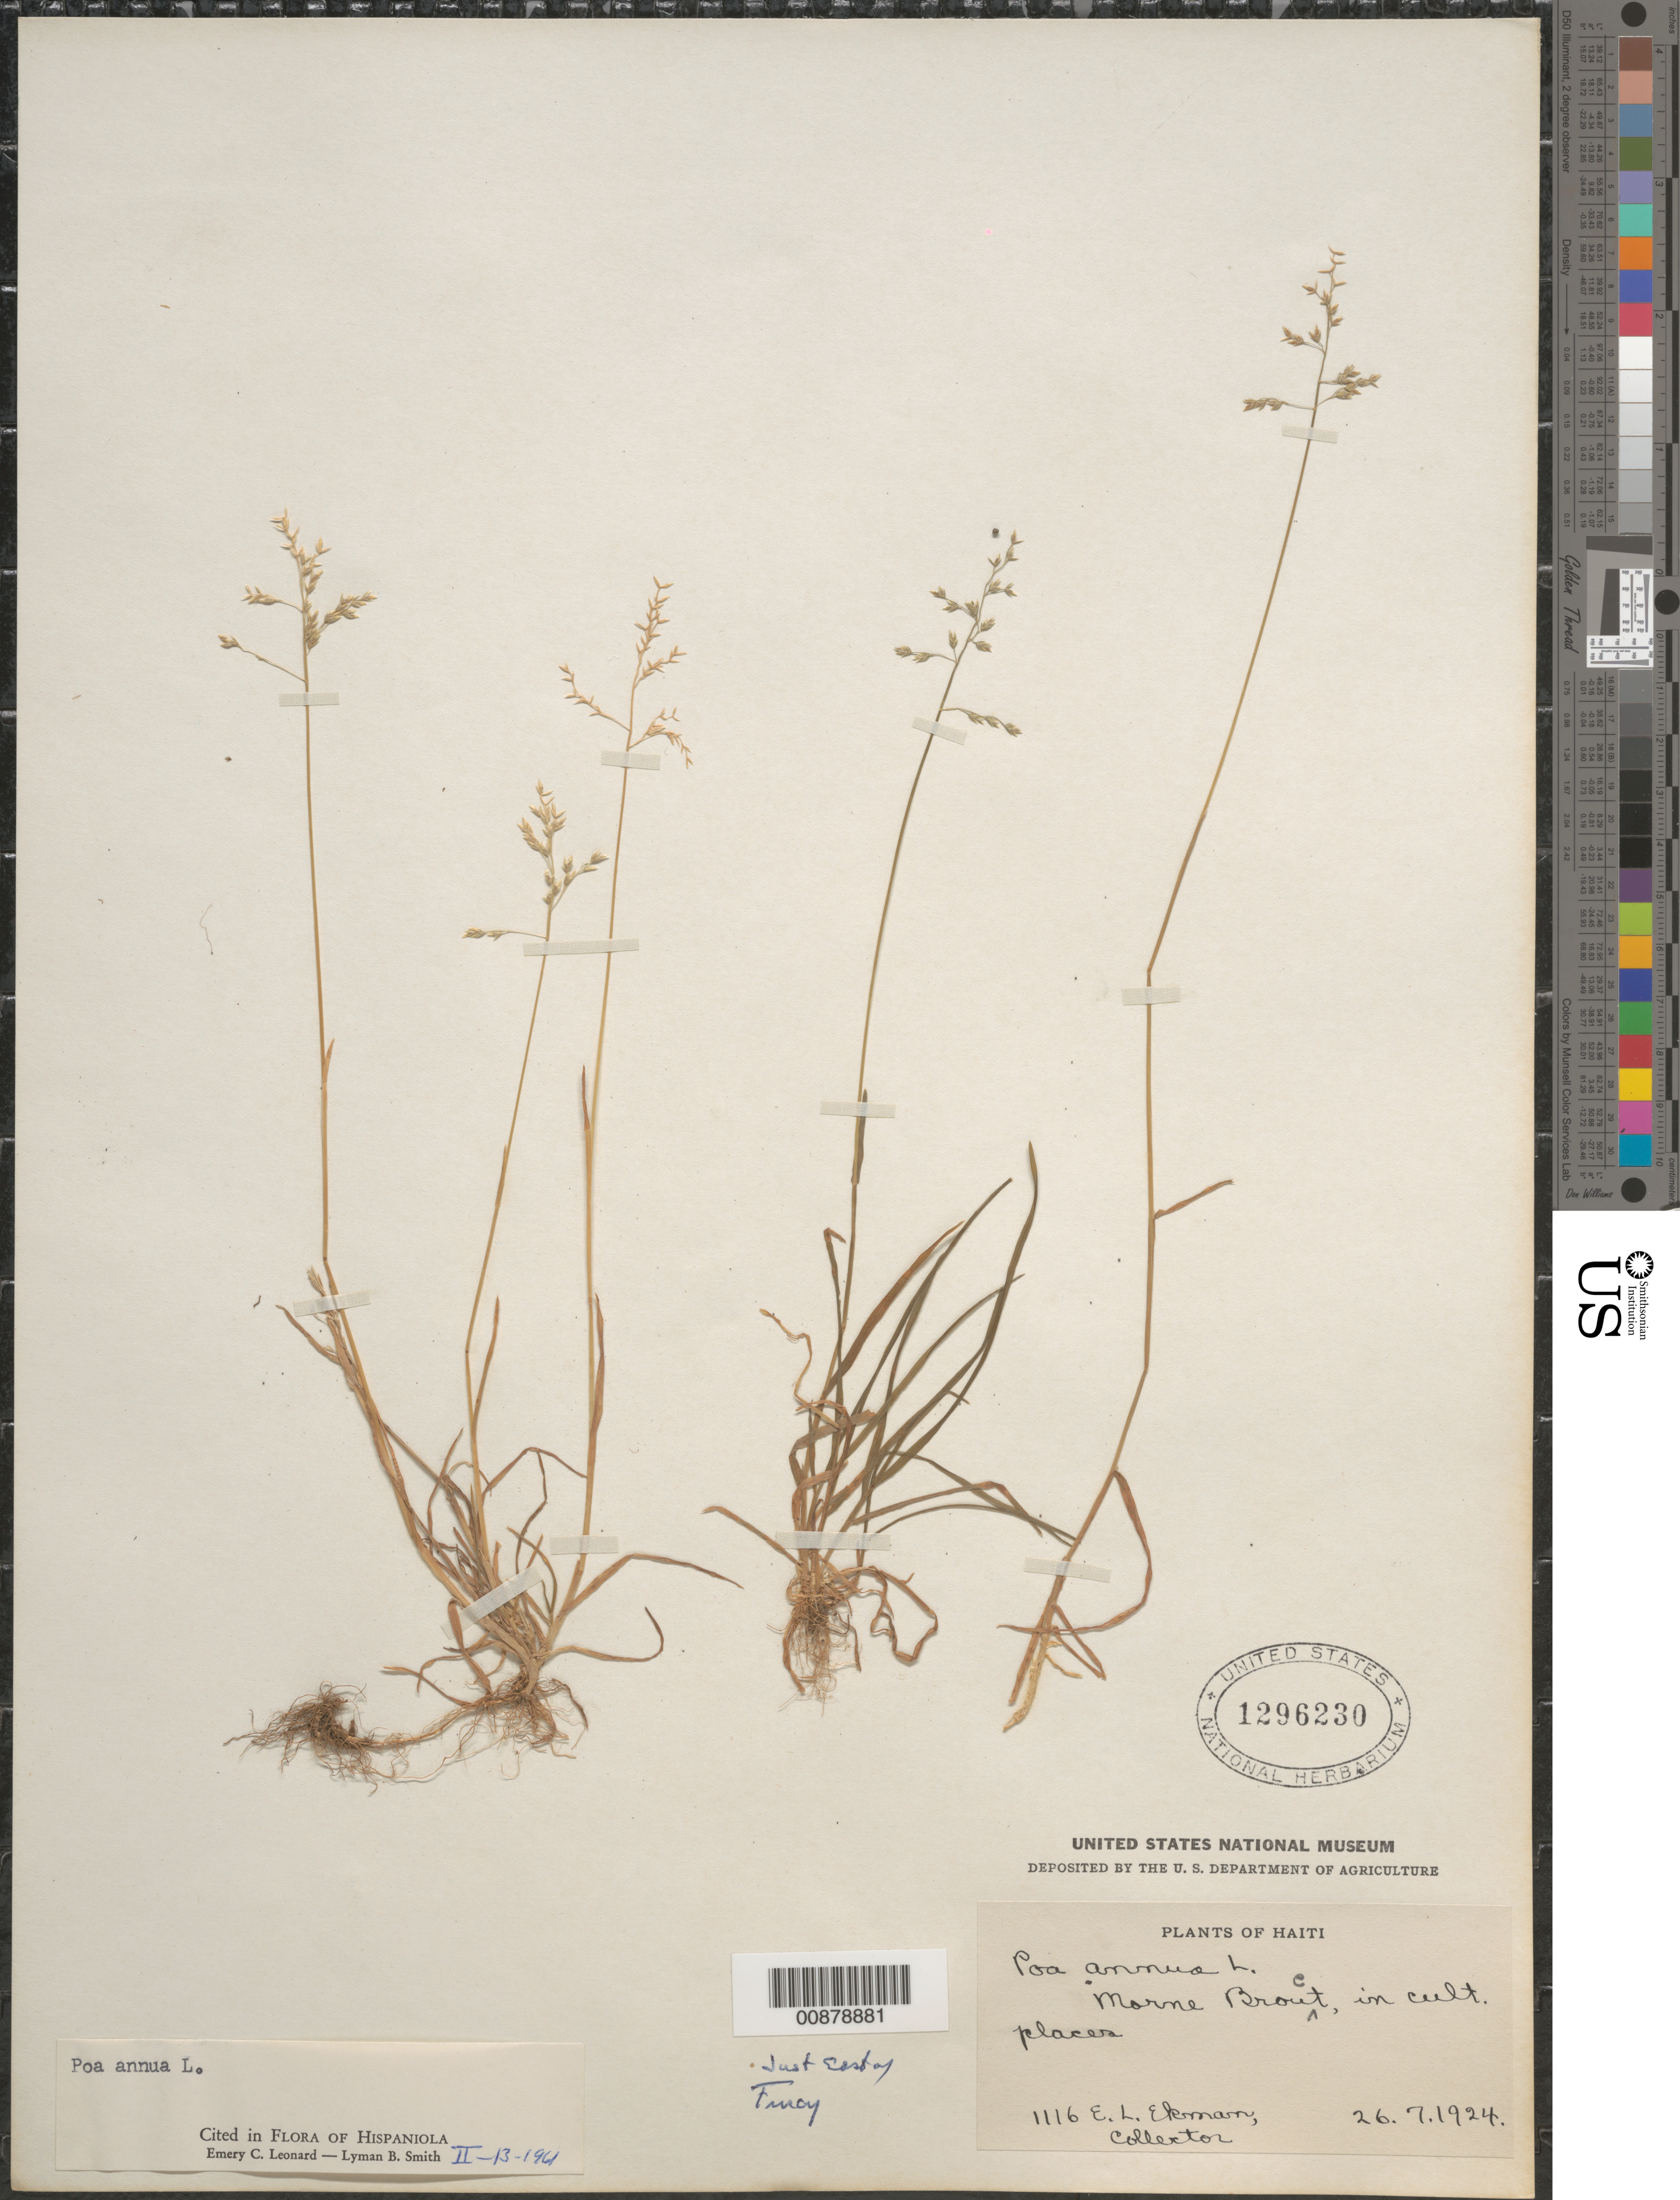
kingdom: Plantae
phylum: Tracheophyta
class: Liliopsida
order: Poales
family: Poaceae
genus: Poa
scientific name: Poa annua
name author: L.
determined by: Leonard, E. C.; Smith, L. B.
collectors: E. L. Ekman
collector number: H 1116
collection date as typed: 26 Jul 1924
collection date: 1924-07-26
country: Haiti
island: Hispaniola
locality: Morne Brouet.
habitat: In cult. places.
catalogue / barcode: US 1296230